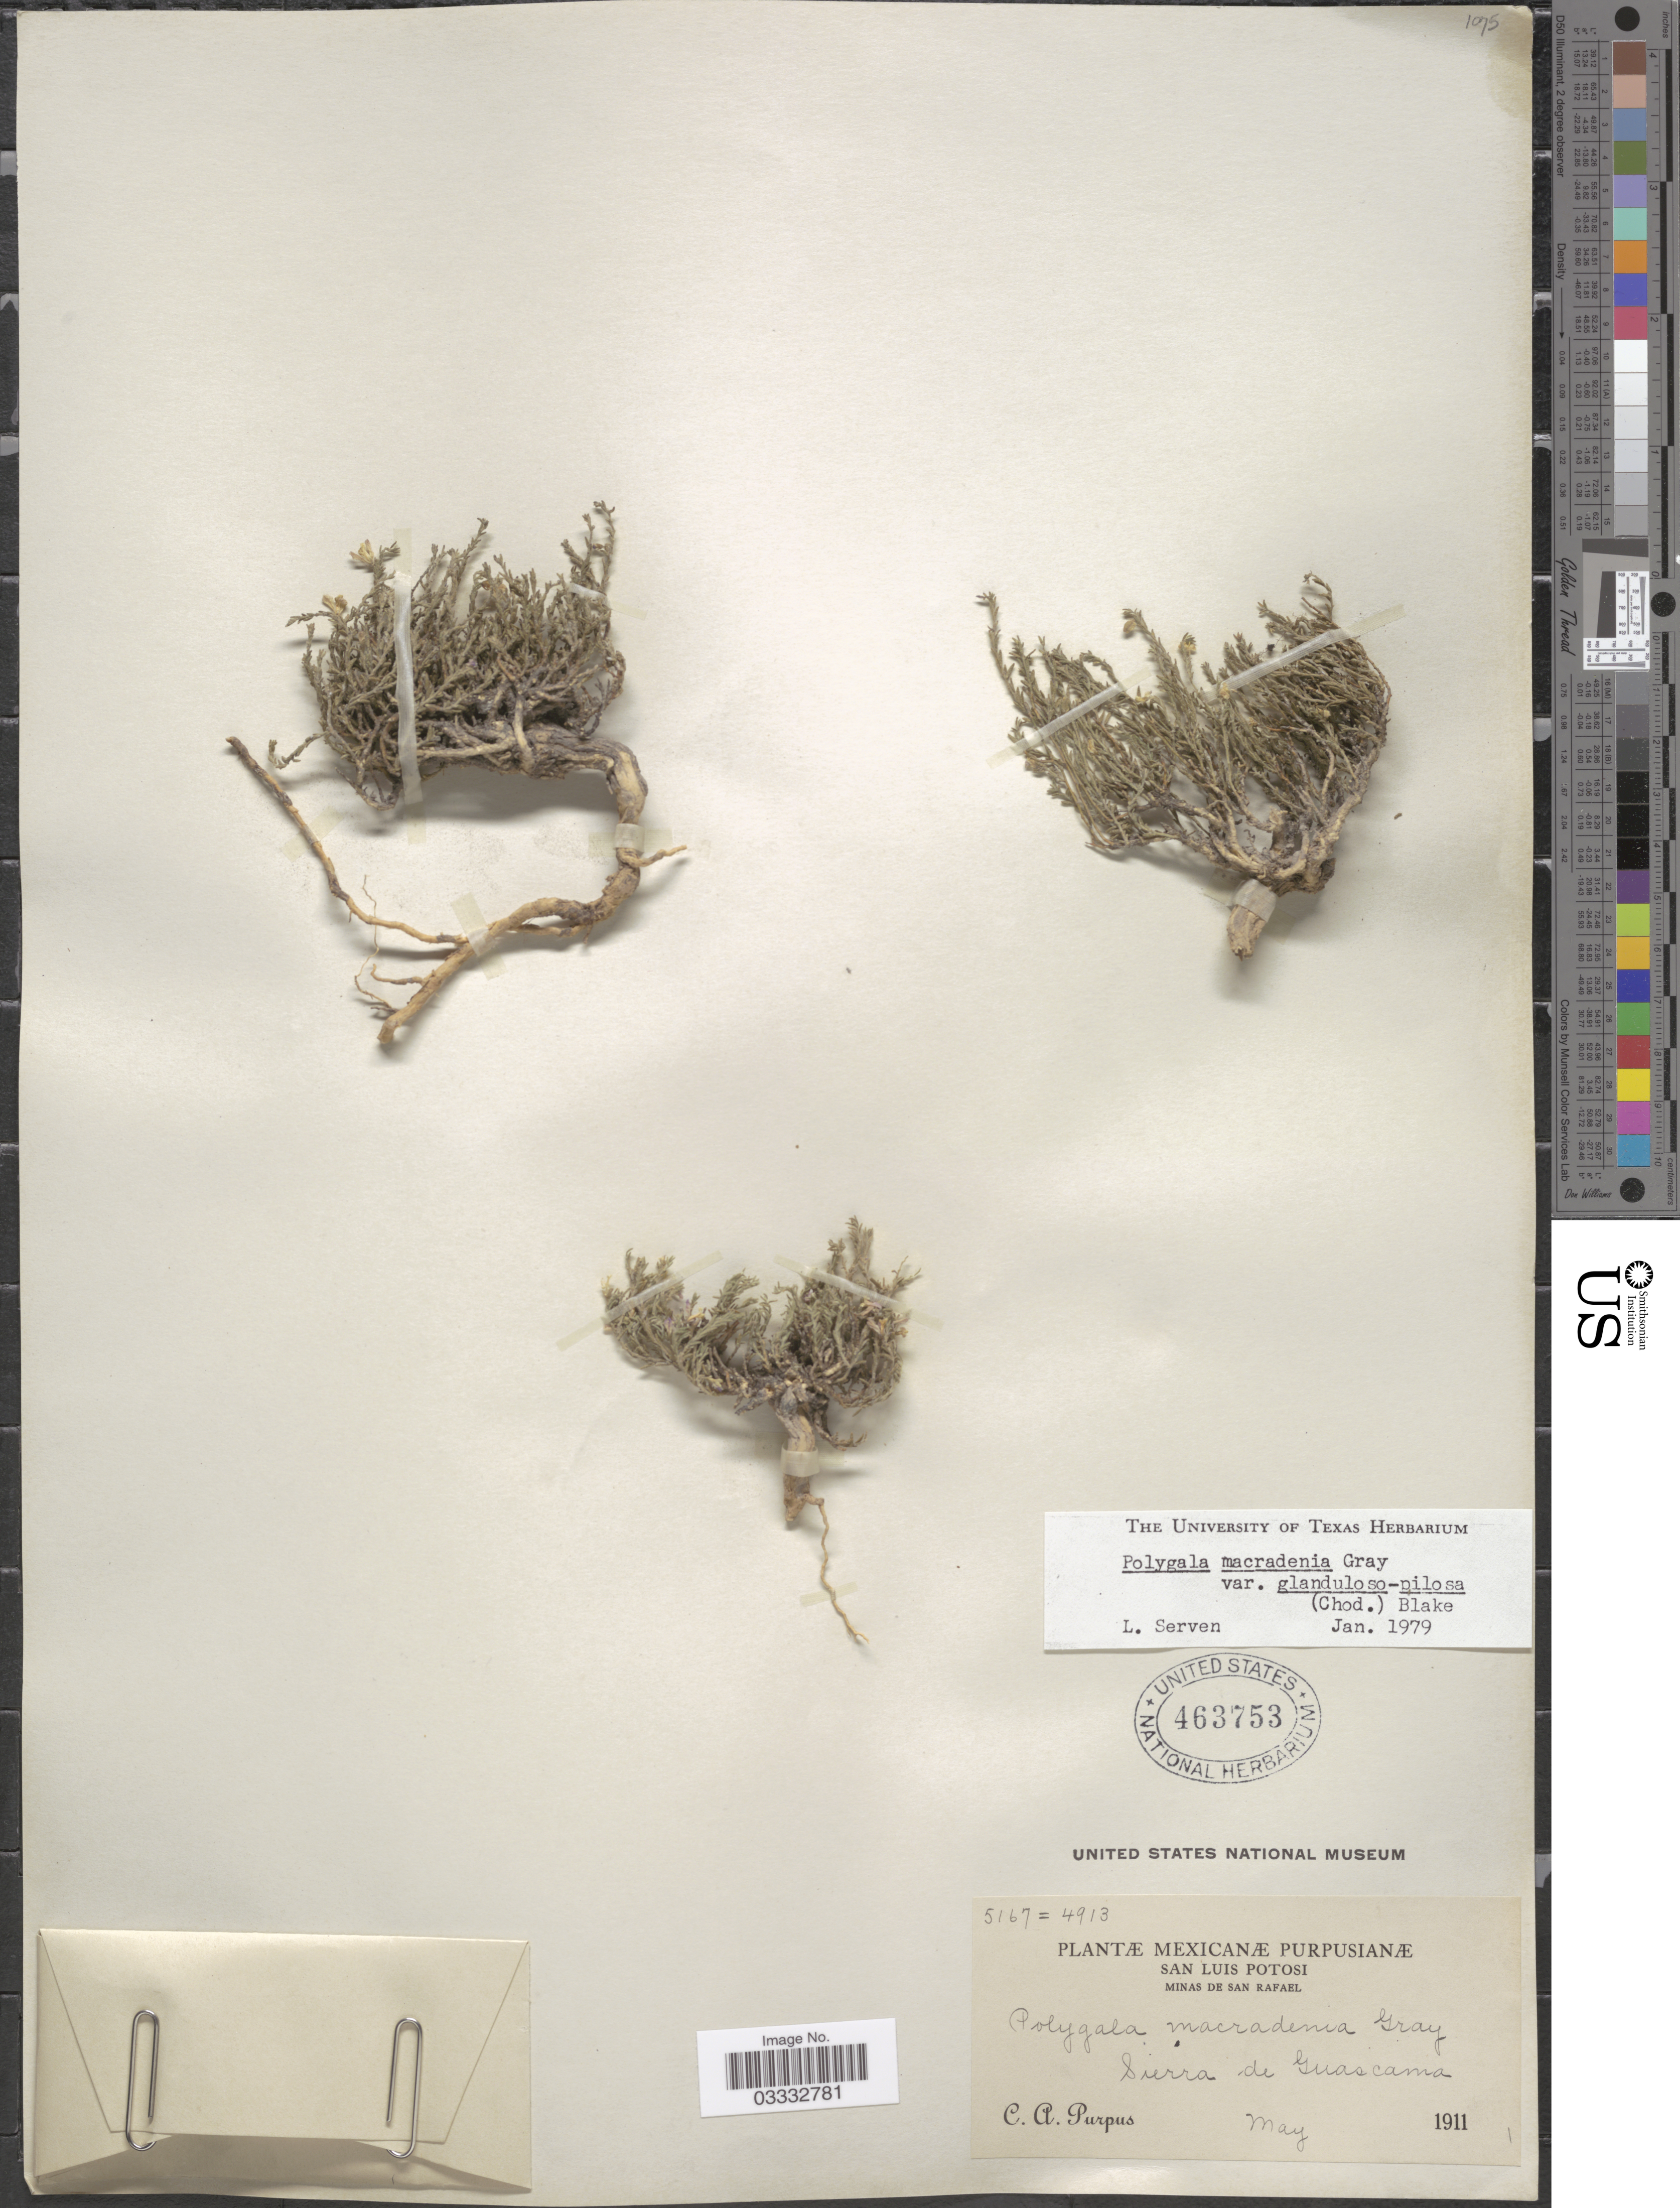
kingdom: Plantae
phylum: Tracheophyta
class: Magnoliopsida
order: Fabales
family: Polygalaceae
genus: Hebecarpa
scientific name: Hebecarpa macradenia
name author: (A. Gray) J.R. Abbott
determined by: Strong, Mark T., (BOT), Smithsonian Institution - National Museum of Natural History (UNITED STATES)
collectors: C. A. Purpus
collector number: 5167 = 4913?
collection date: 1911-05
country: Mexico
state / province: San Luis Potosí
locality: Minas de San Rafael. Sierra de Guascama.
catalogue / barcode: US 463753